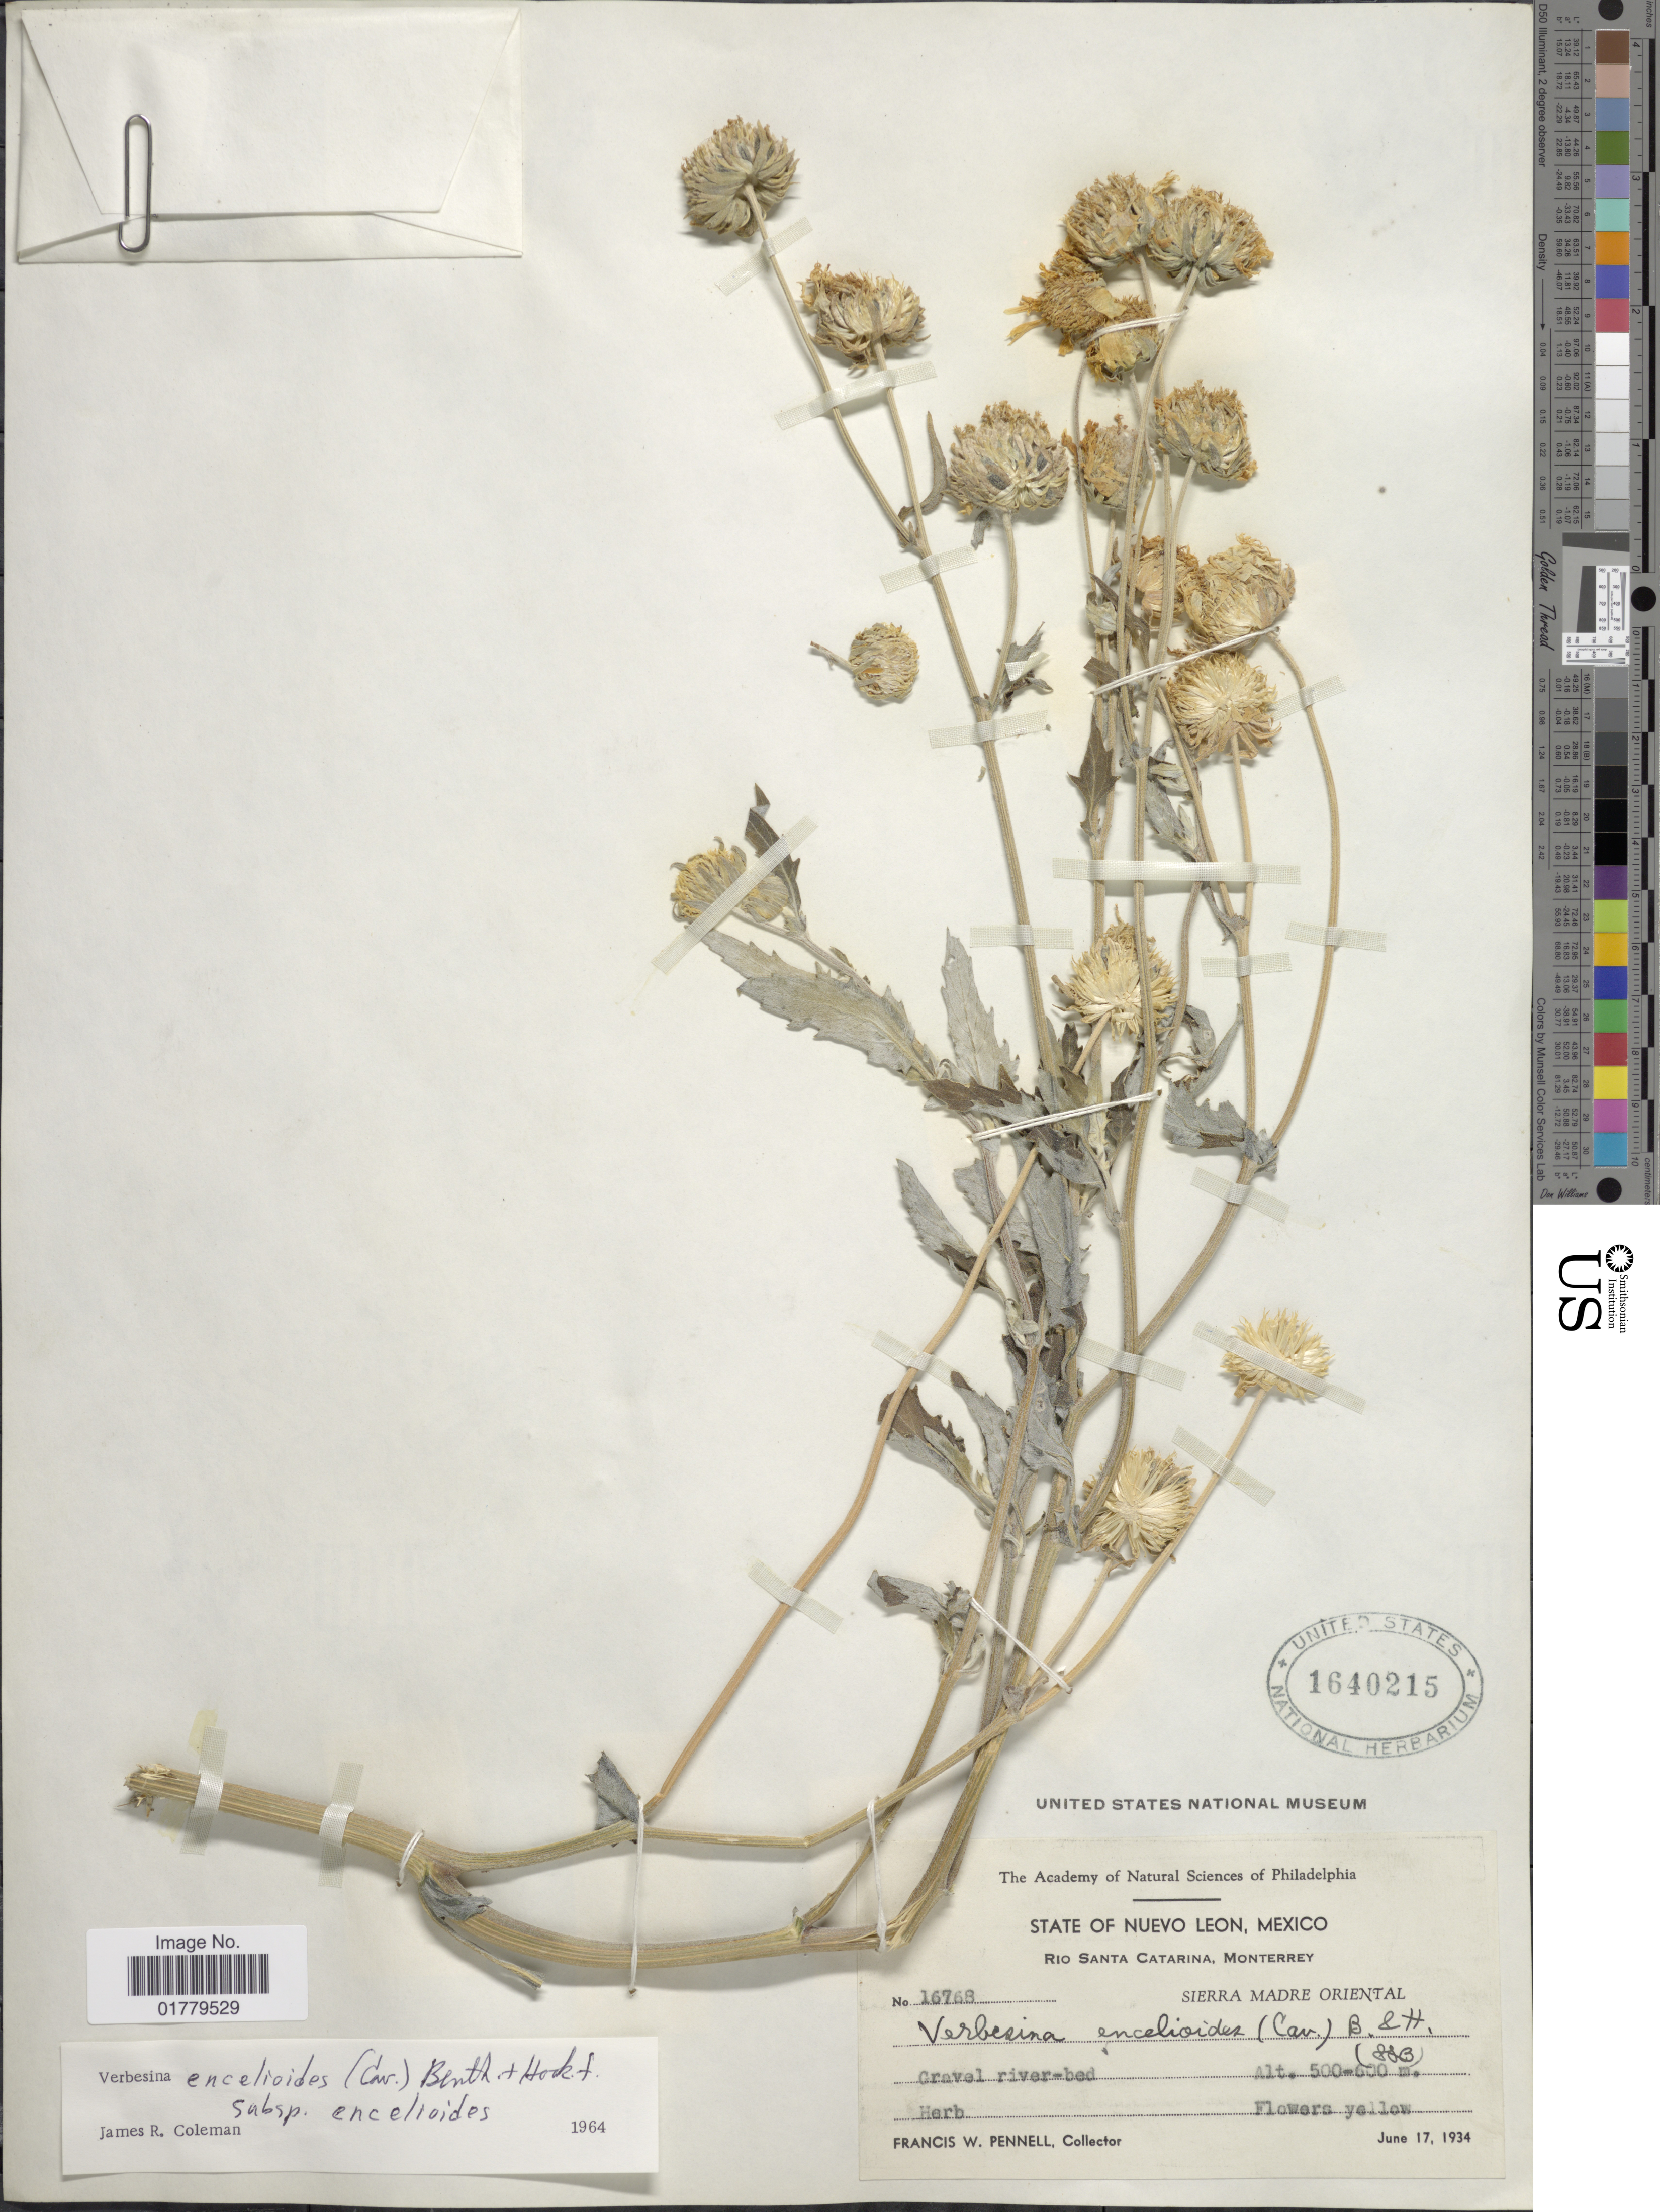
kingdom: Plantae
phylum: Tracheophyta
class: Magnoliopsida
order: Asterales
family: Asteraceae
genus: Verbesina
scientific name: Verbesina encelioides subsp. encelioides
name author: (Cav.) Benth. & Hook.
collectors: F. W. Pennell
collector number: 16768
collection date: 1934-06-17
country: Mexico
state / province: Nuevo León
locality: State of Nuevo Leon, Mexico. Rio Santa Catarina, Monterrey. Sierra Madre Oriental. Gravel river-bed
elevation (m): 500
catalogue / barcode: US 1640215